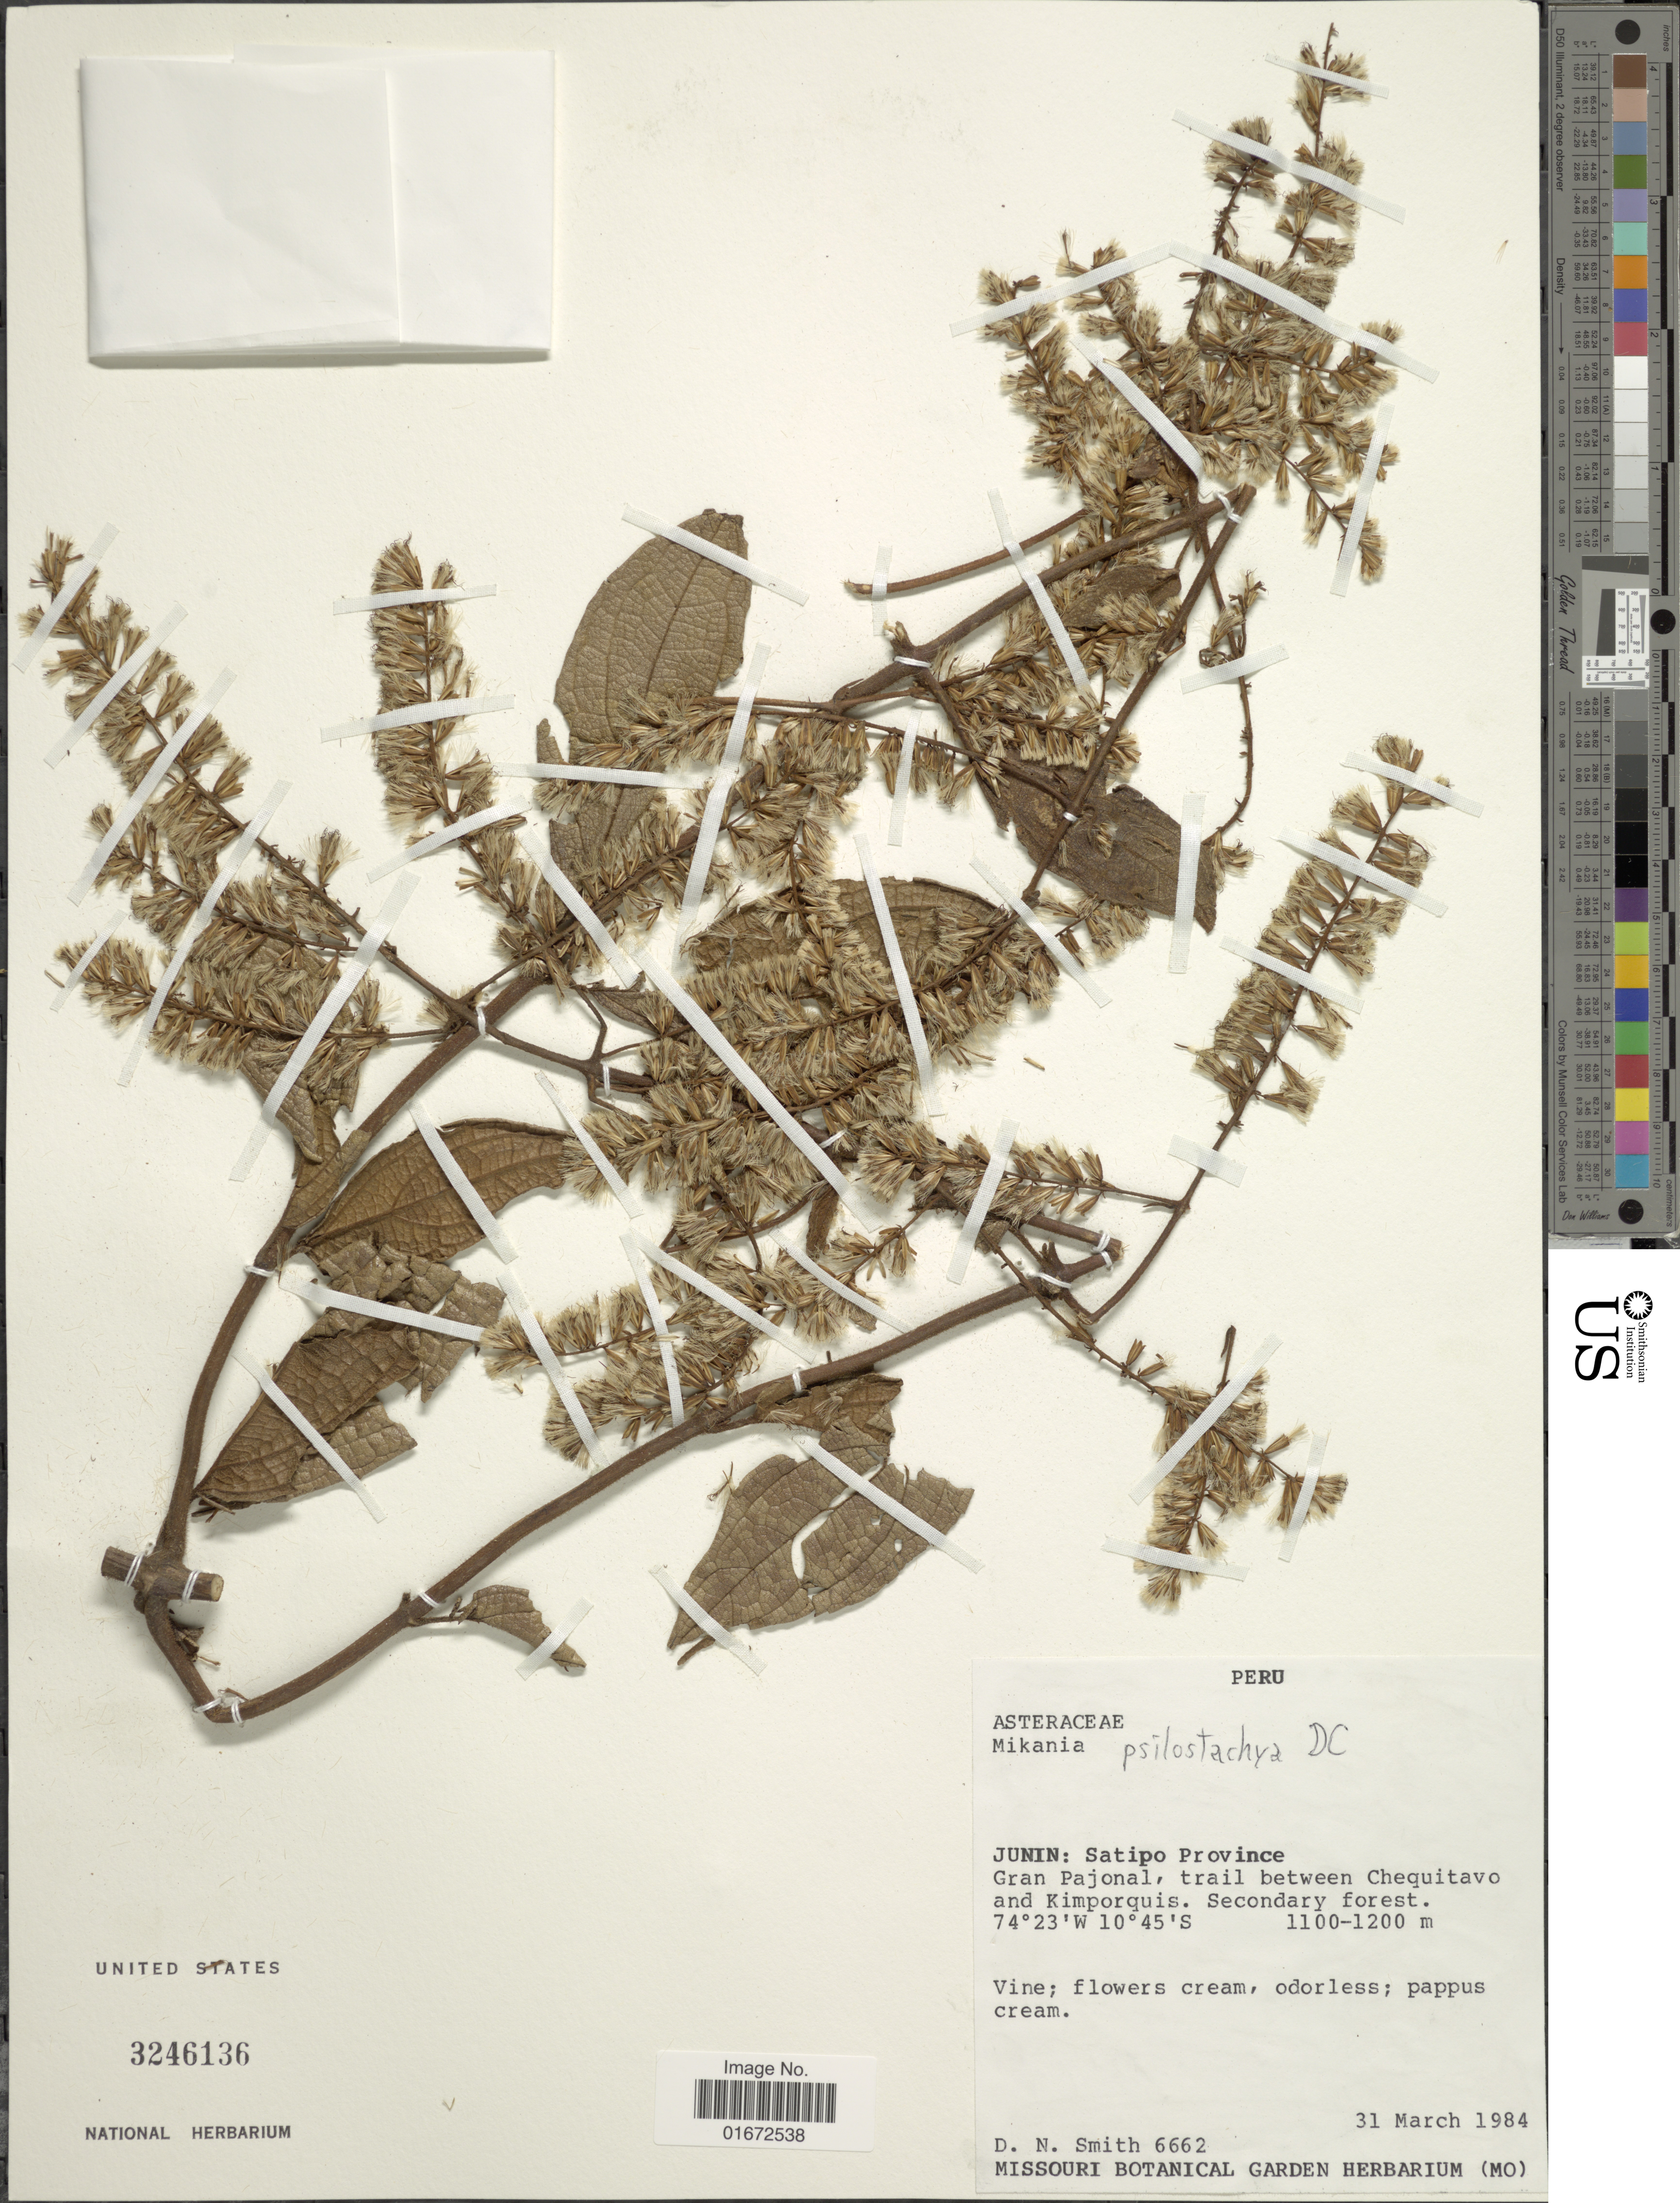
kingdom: Plantae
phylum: Tracheophyta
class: Magnoliopsida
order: Asterales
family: Asteraceae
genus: Mikania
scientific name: Mikania psilostachya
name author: DC.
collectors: D. Smith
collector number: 6662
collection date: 1984-03-31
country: Peru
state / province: Junín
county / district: Satipo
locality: Junin: Satipo. Gran Pajonal, trail between Chequitavo and Kimporquis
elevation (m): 1100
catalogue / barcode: US 3246136